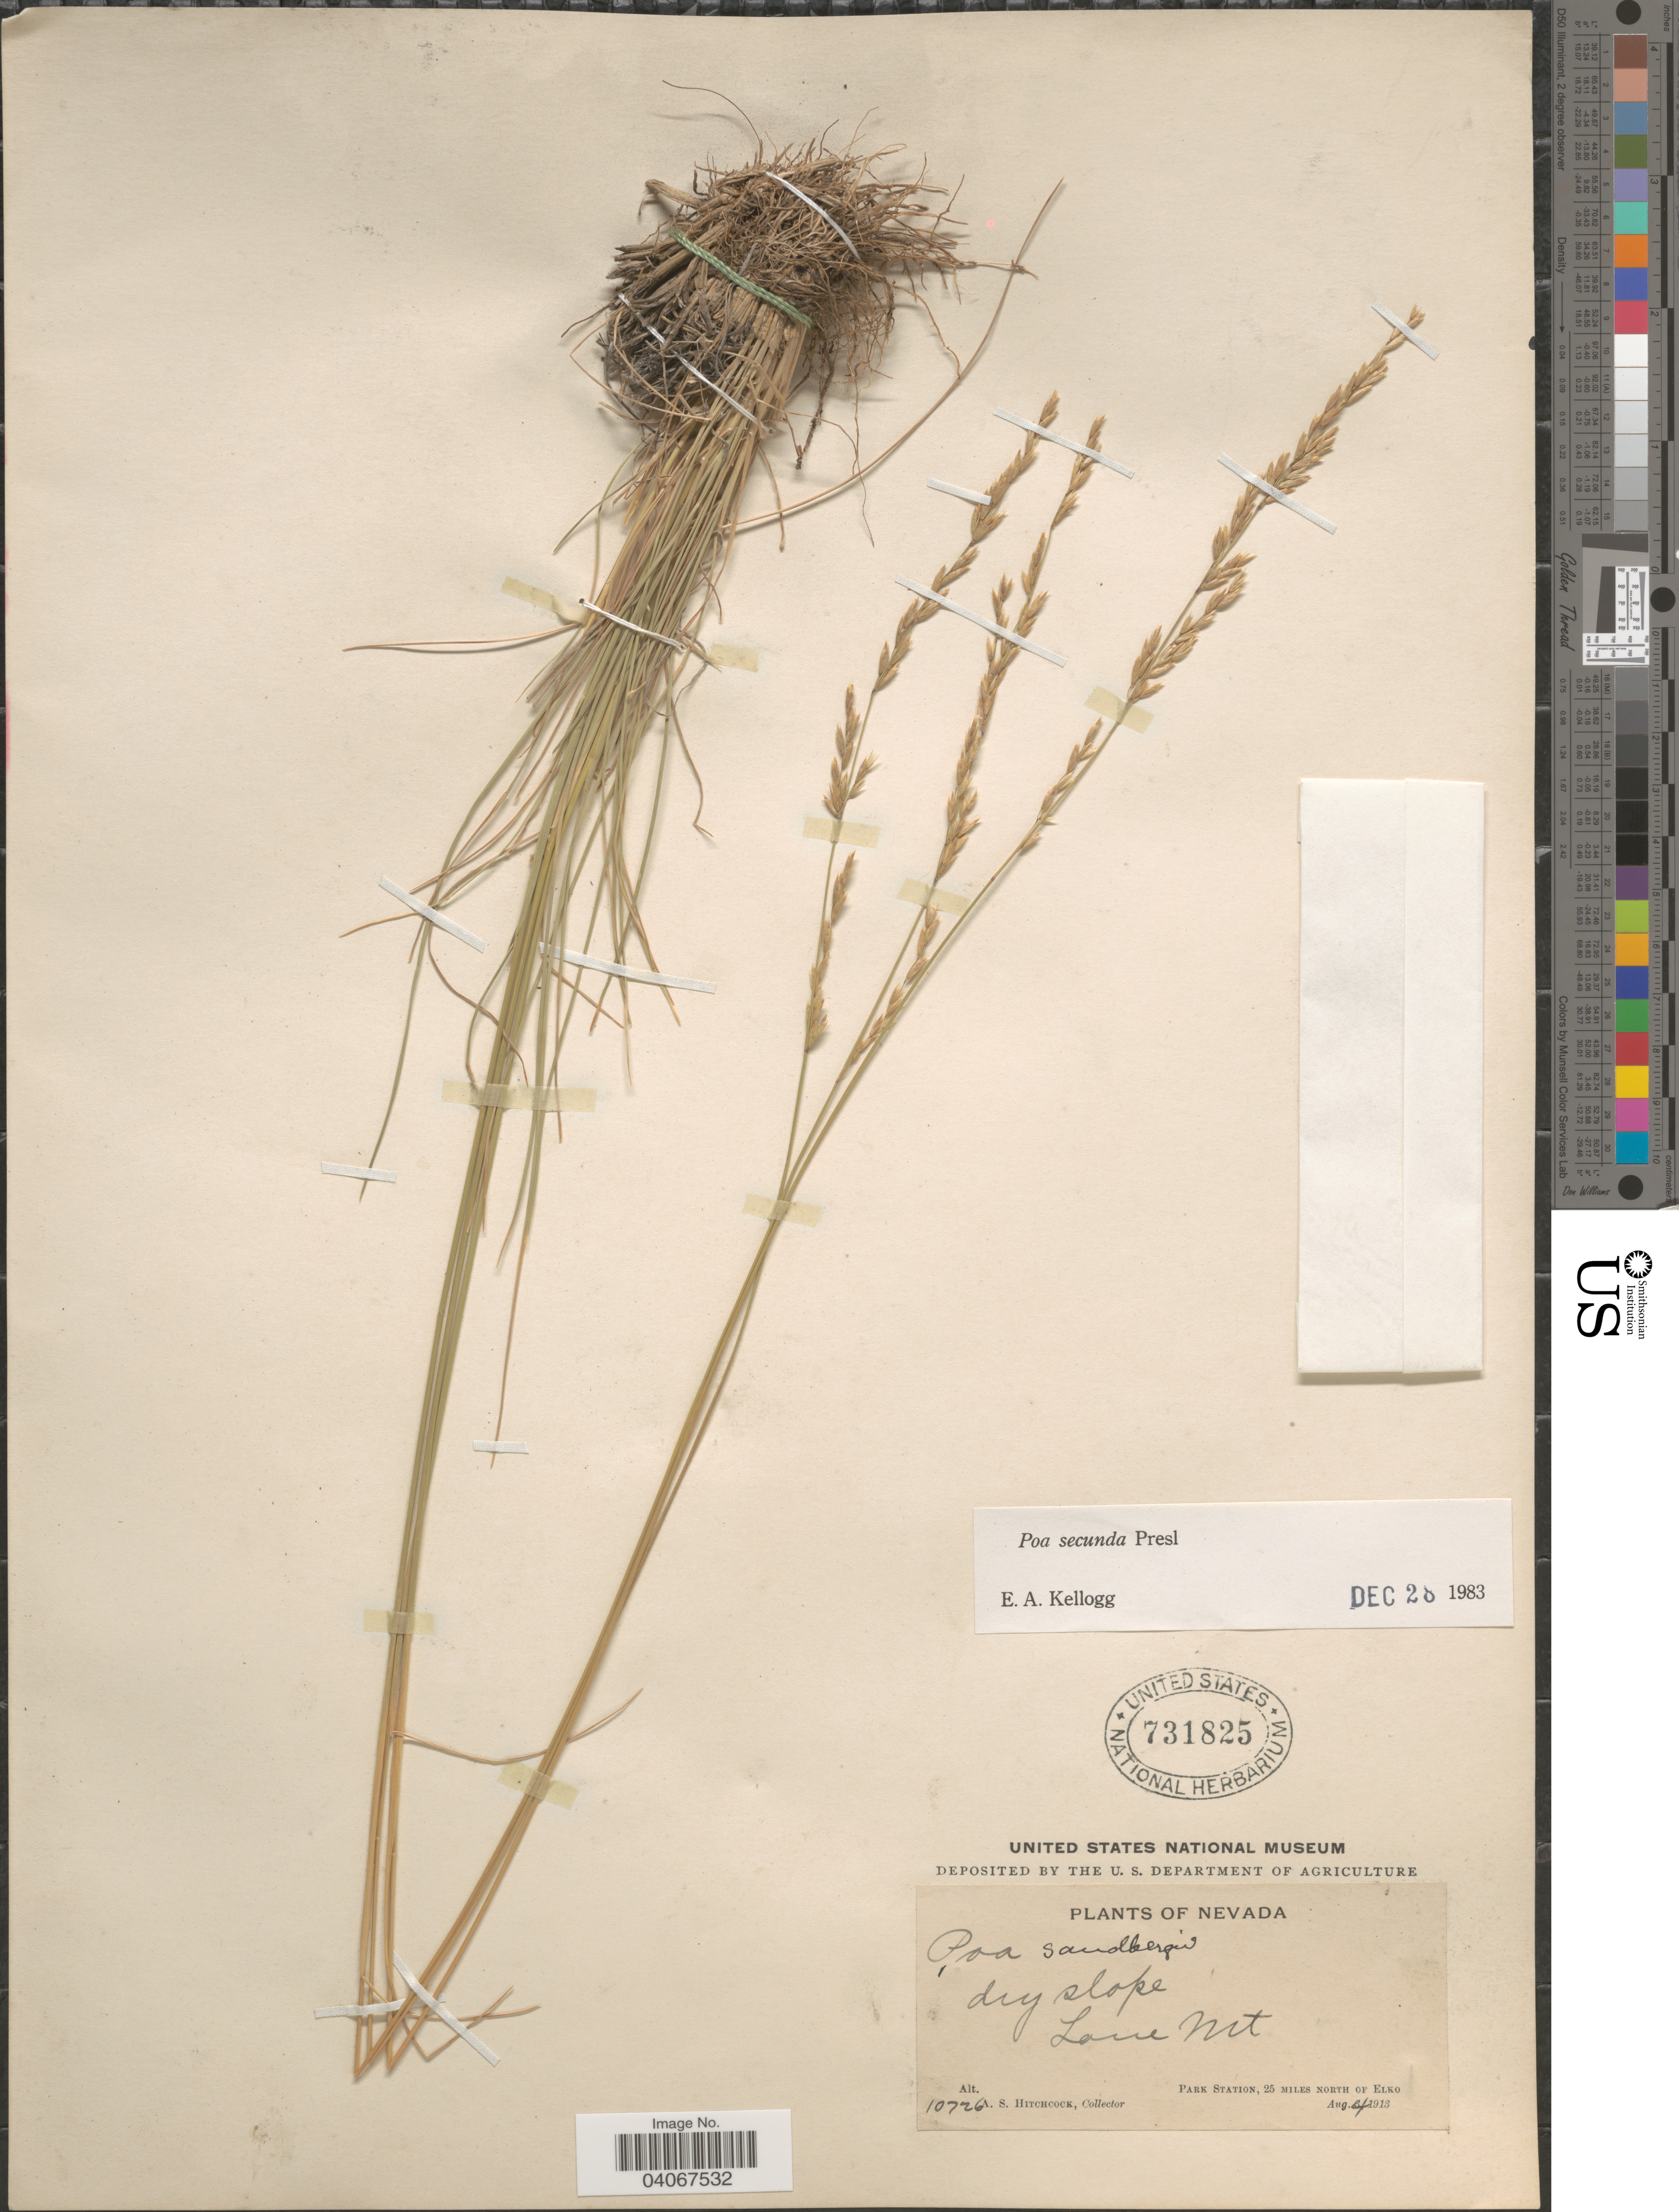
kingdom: Plantae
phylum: Tracheophyta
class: Liliopsida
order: Poales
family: Poaceae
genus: Poa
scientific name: Poa secunda subsp. secunda var. secunda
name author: J. Presl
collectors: A. S. Hitchcock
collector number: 10726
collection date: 1913-08-04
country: United States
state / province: Nevada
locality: Dry slope. Lone Mt. Park Station, 25 miles north of Elko.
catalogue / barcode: US 731825